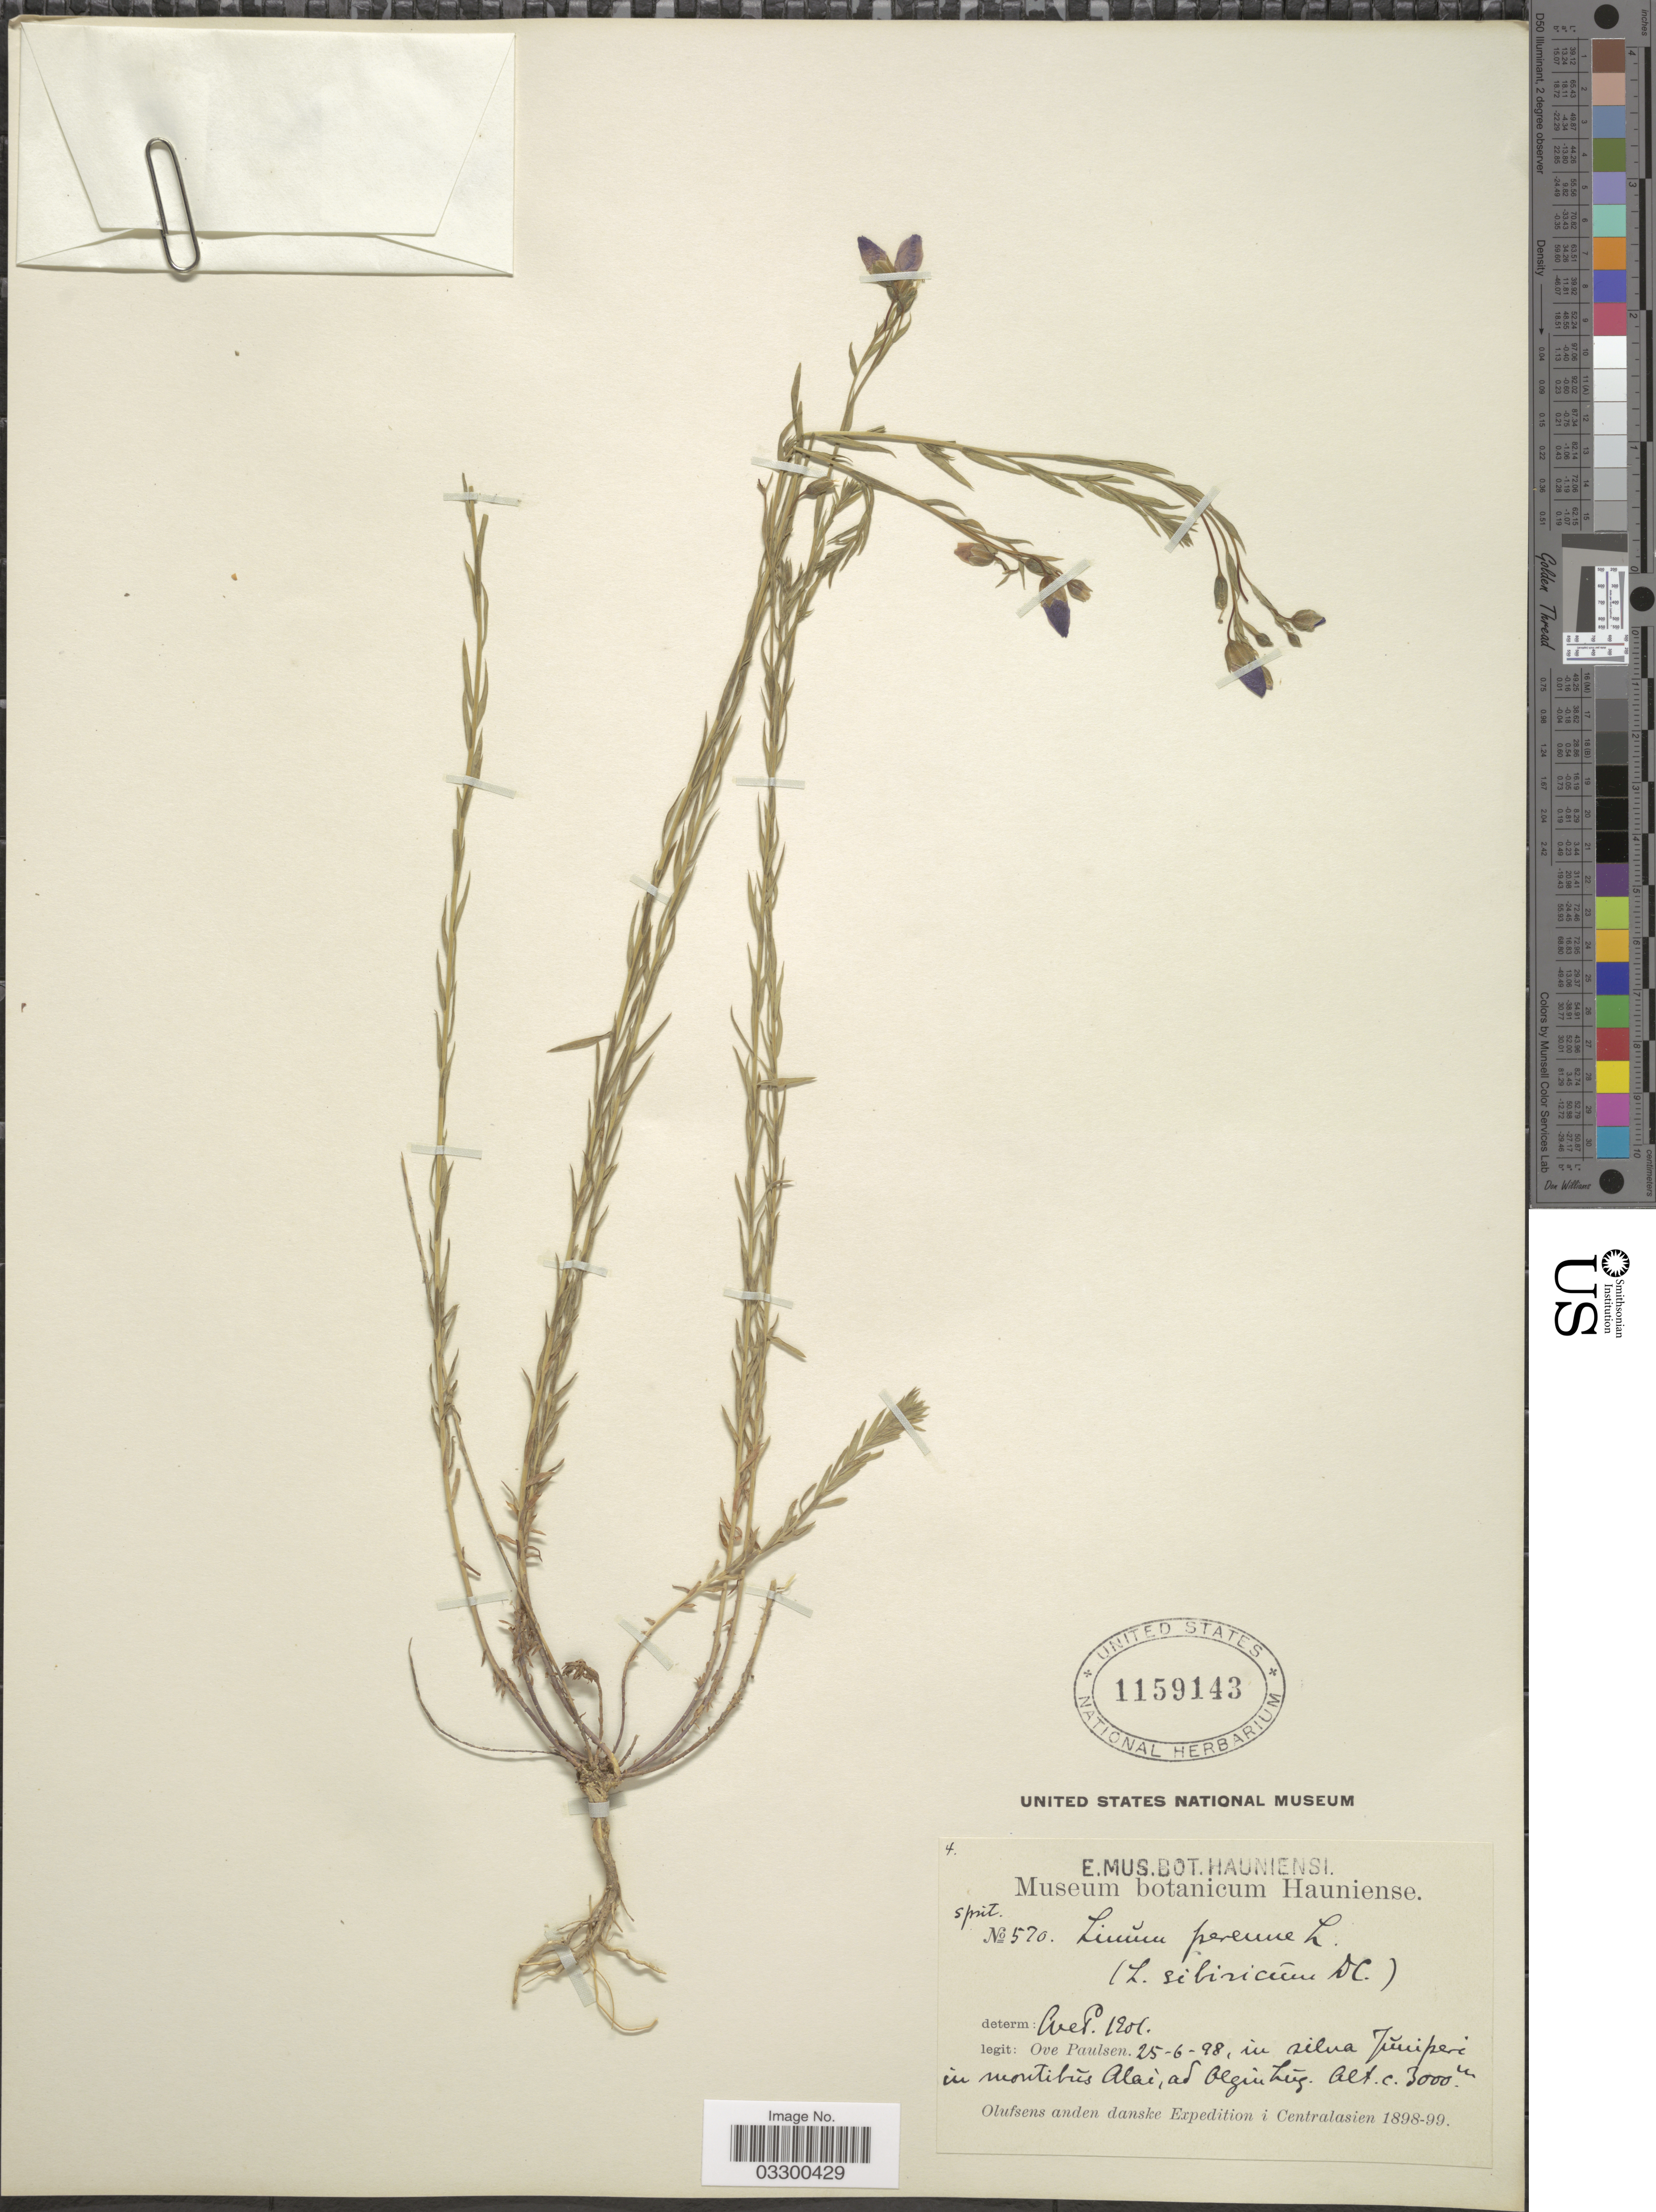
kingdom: Plantae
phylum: Tracheophyta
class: Magnoliopsida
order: Malpighiales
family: Linaceae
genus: Linum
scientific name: Linum perenne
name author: L.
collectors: O. Paulsen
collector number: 570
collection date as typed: Transcribed d/m/y: 25/6/98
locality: In silva Pruiperi [interpreted] in montibūs Alai, ad Olgiuhūs [interpreted]. Centralasien.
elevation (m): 3000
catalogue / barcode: US 1159143